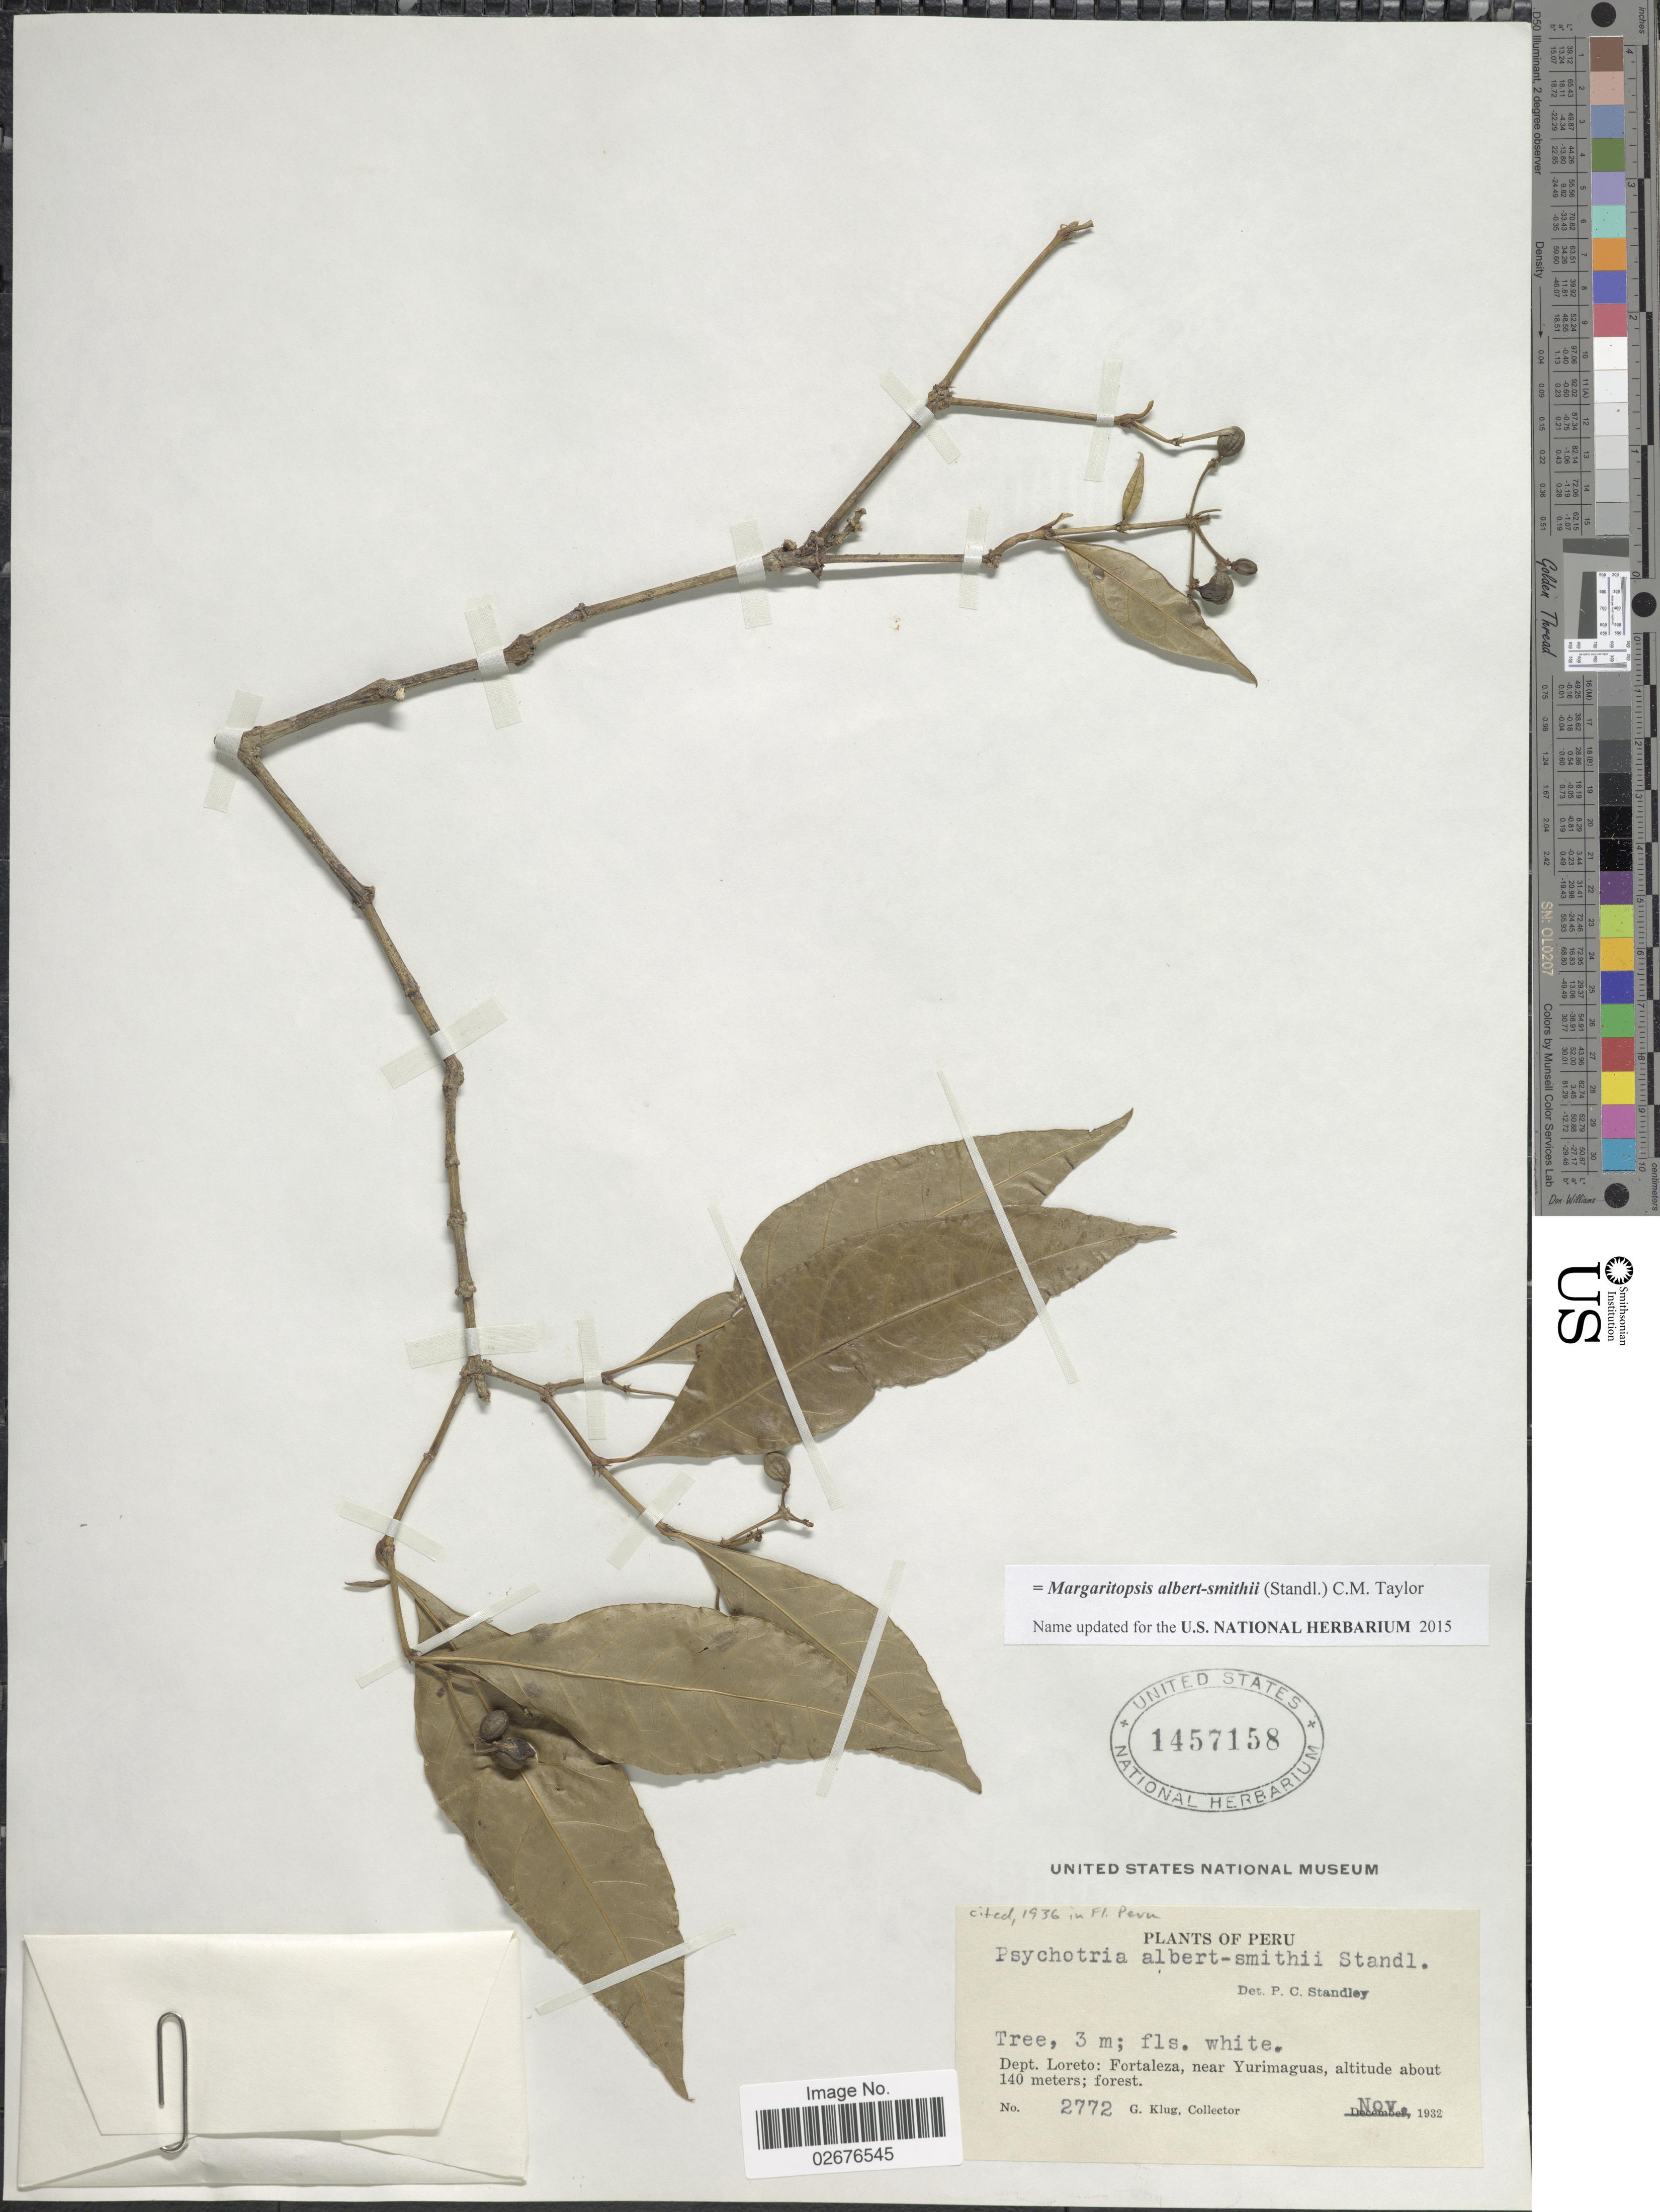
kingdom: Plantae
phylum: Tracheophyta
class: Magnoliopsida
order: Gentianales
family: Rubiaceae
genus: Margaritopsis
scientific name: Margaritopsis albert-smithii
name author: (Standl.) C.M. Taylor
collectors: G. Klug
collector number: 2772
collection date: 1932-11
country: Peru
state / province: Loreto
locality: Fortaleza, near Yurimaguas, forest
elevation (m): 140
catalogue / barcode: US 1457158